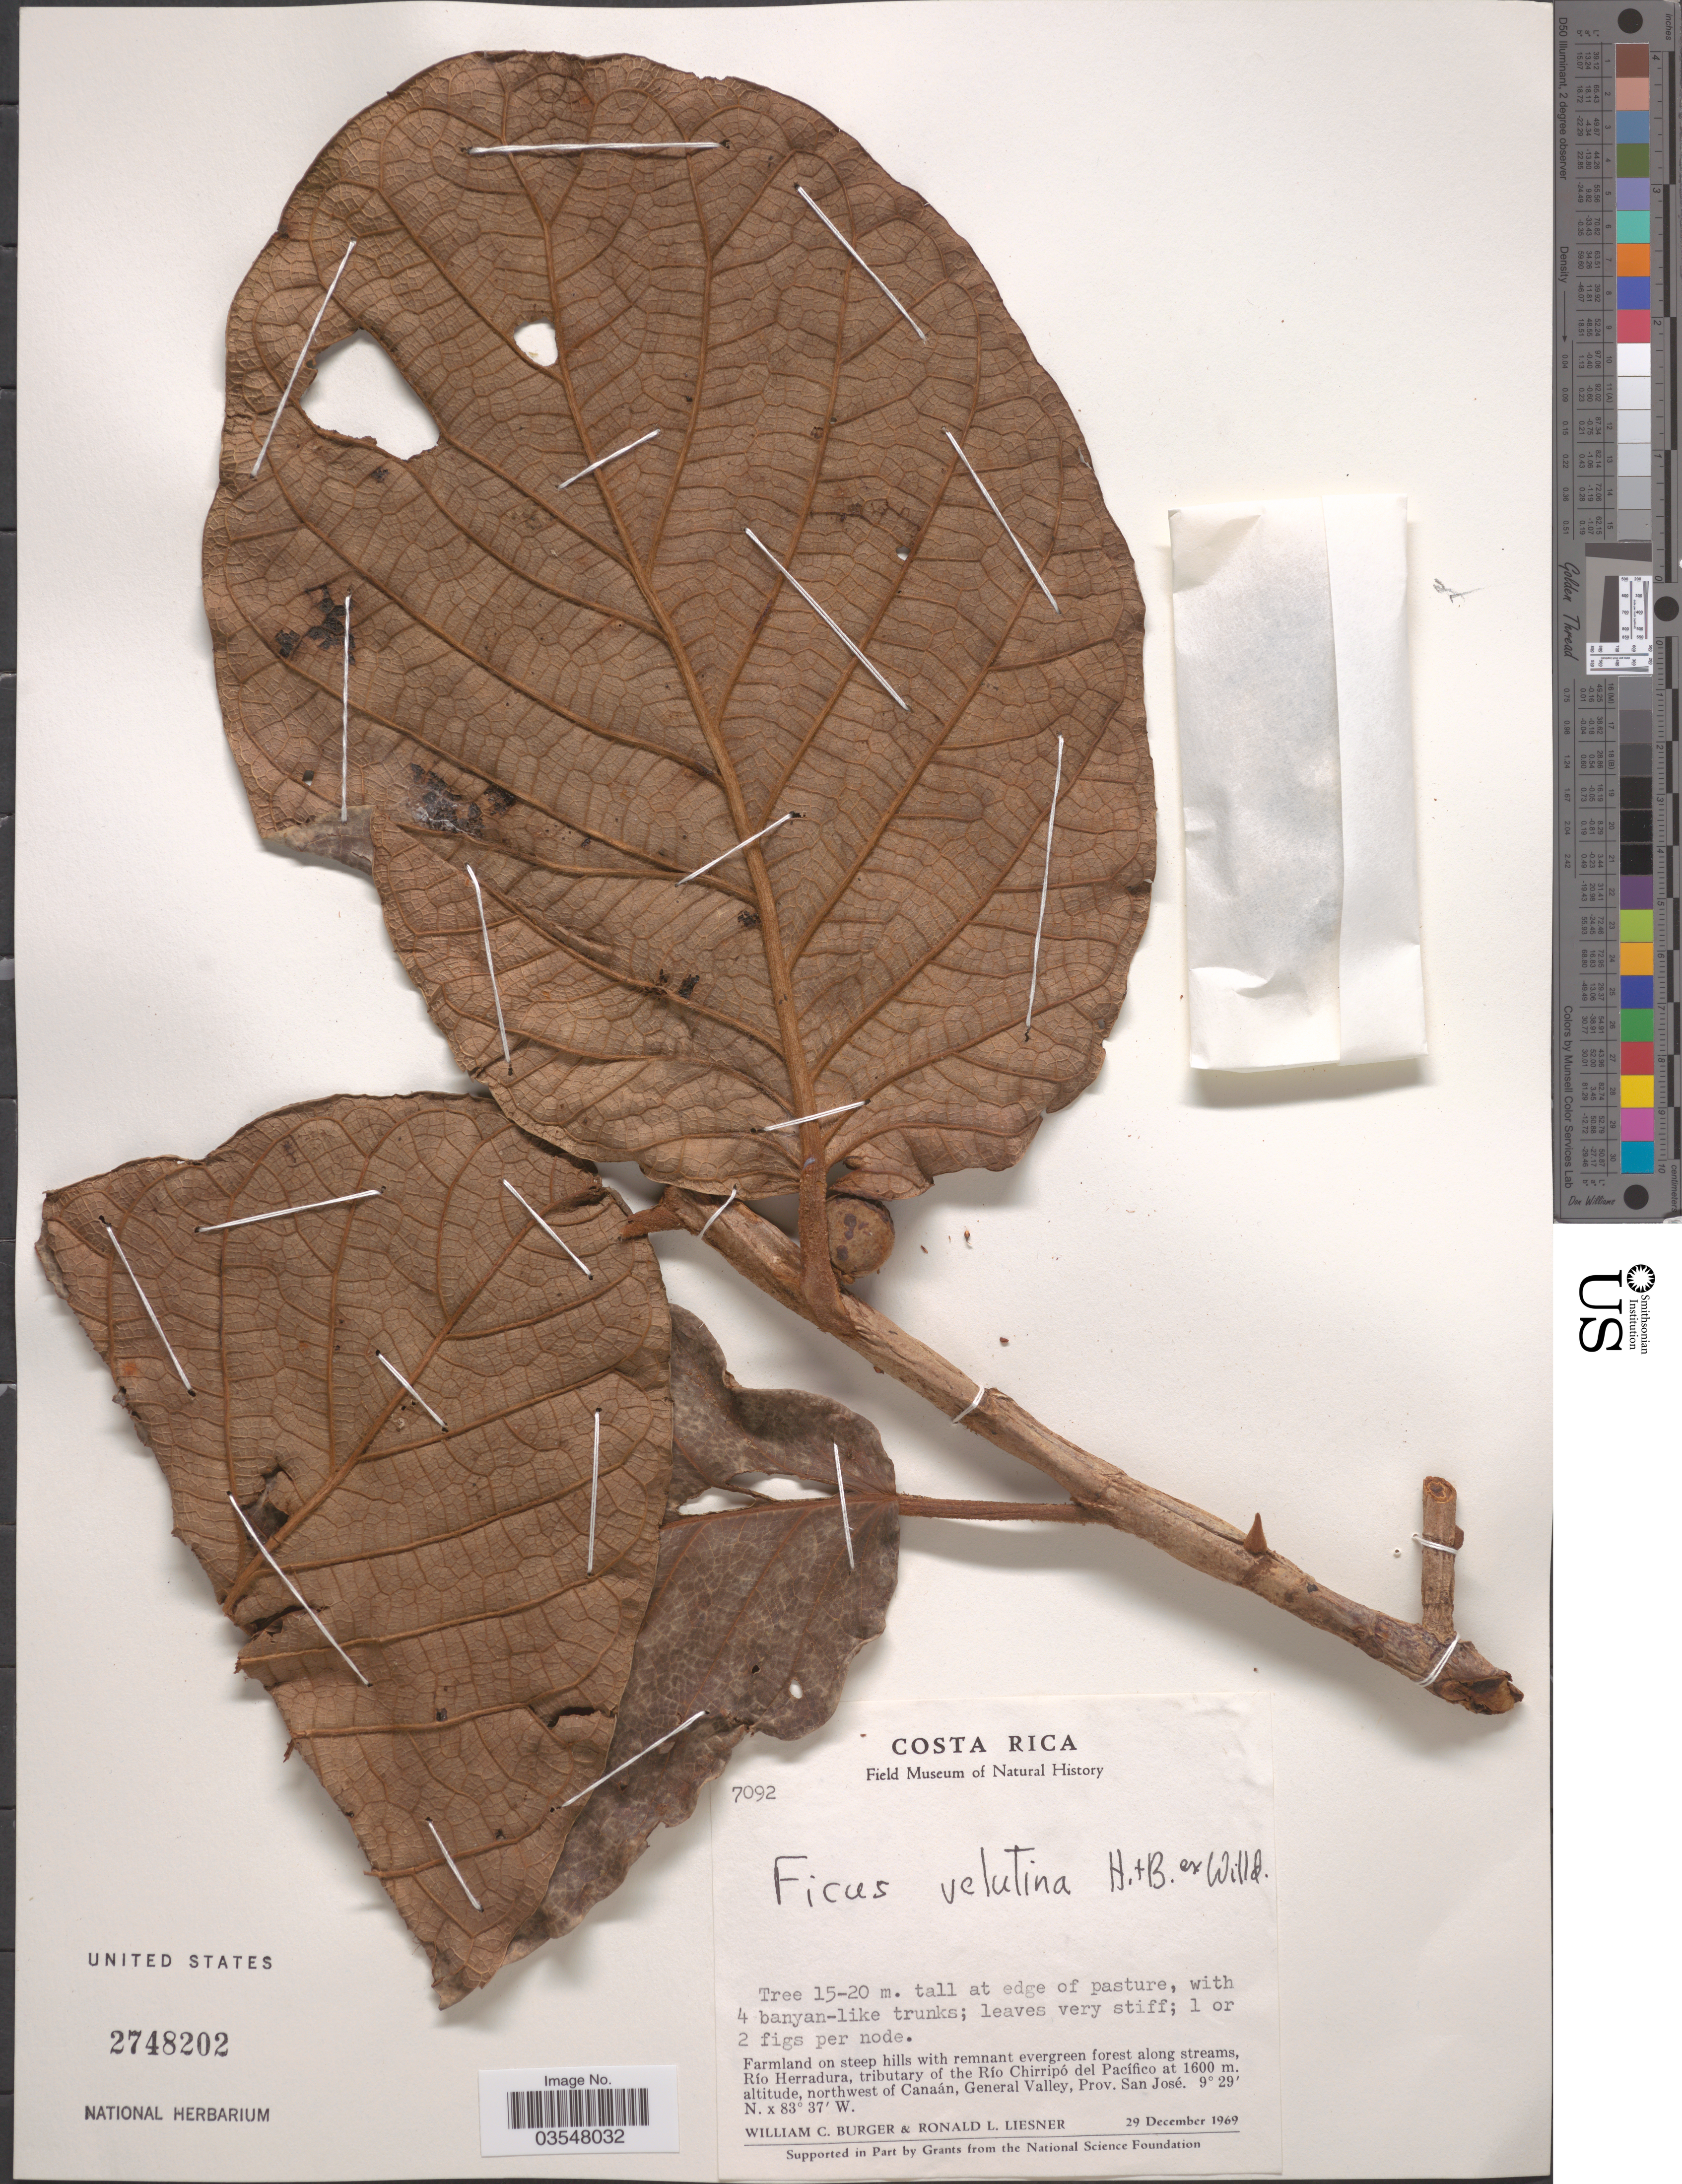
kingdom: Plantae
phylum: Tracheophyta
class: Magnoliopsida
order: Rosales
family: Moraceae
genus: Ficus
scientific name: Ficus velutina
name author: Humb. & Bonpl. ex Willd.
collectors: W. Burger & R. L. Liesner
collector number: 7092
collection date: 1969-12-29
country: Costa Rica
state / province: San José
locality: Río Herradura, tributary of the Río Chirripó del Pacífico, northwest of Canaán, General Valley.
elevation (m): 1600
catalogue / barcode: US 2748202